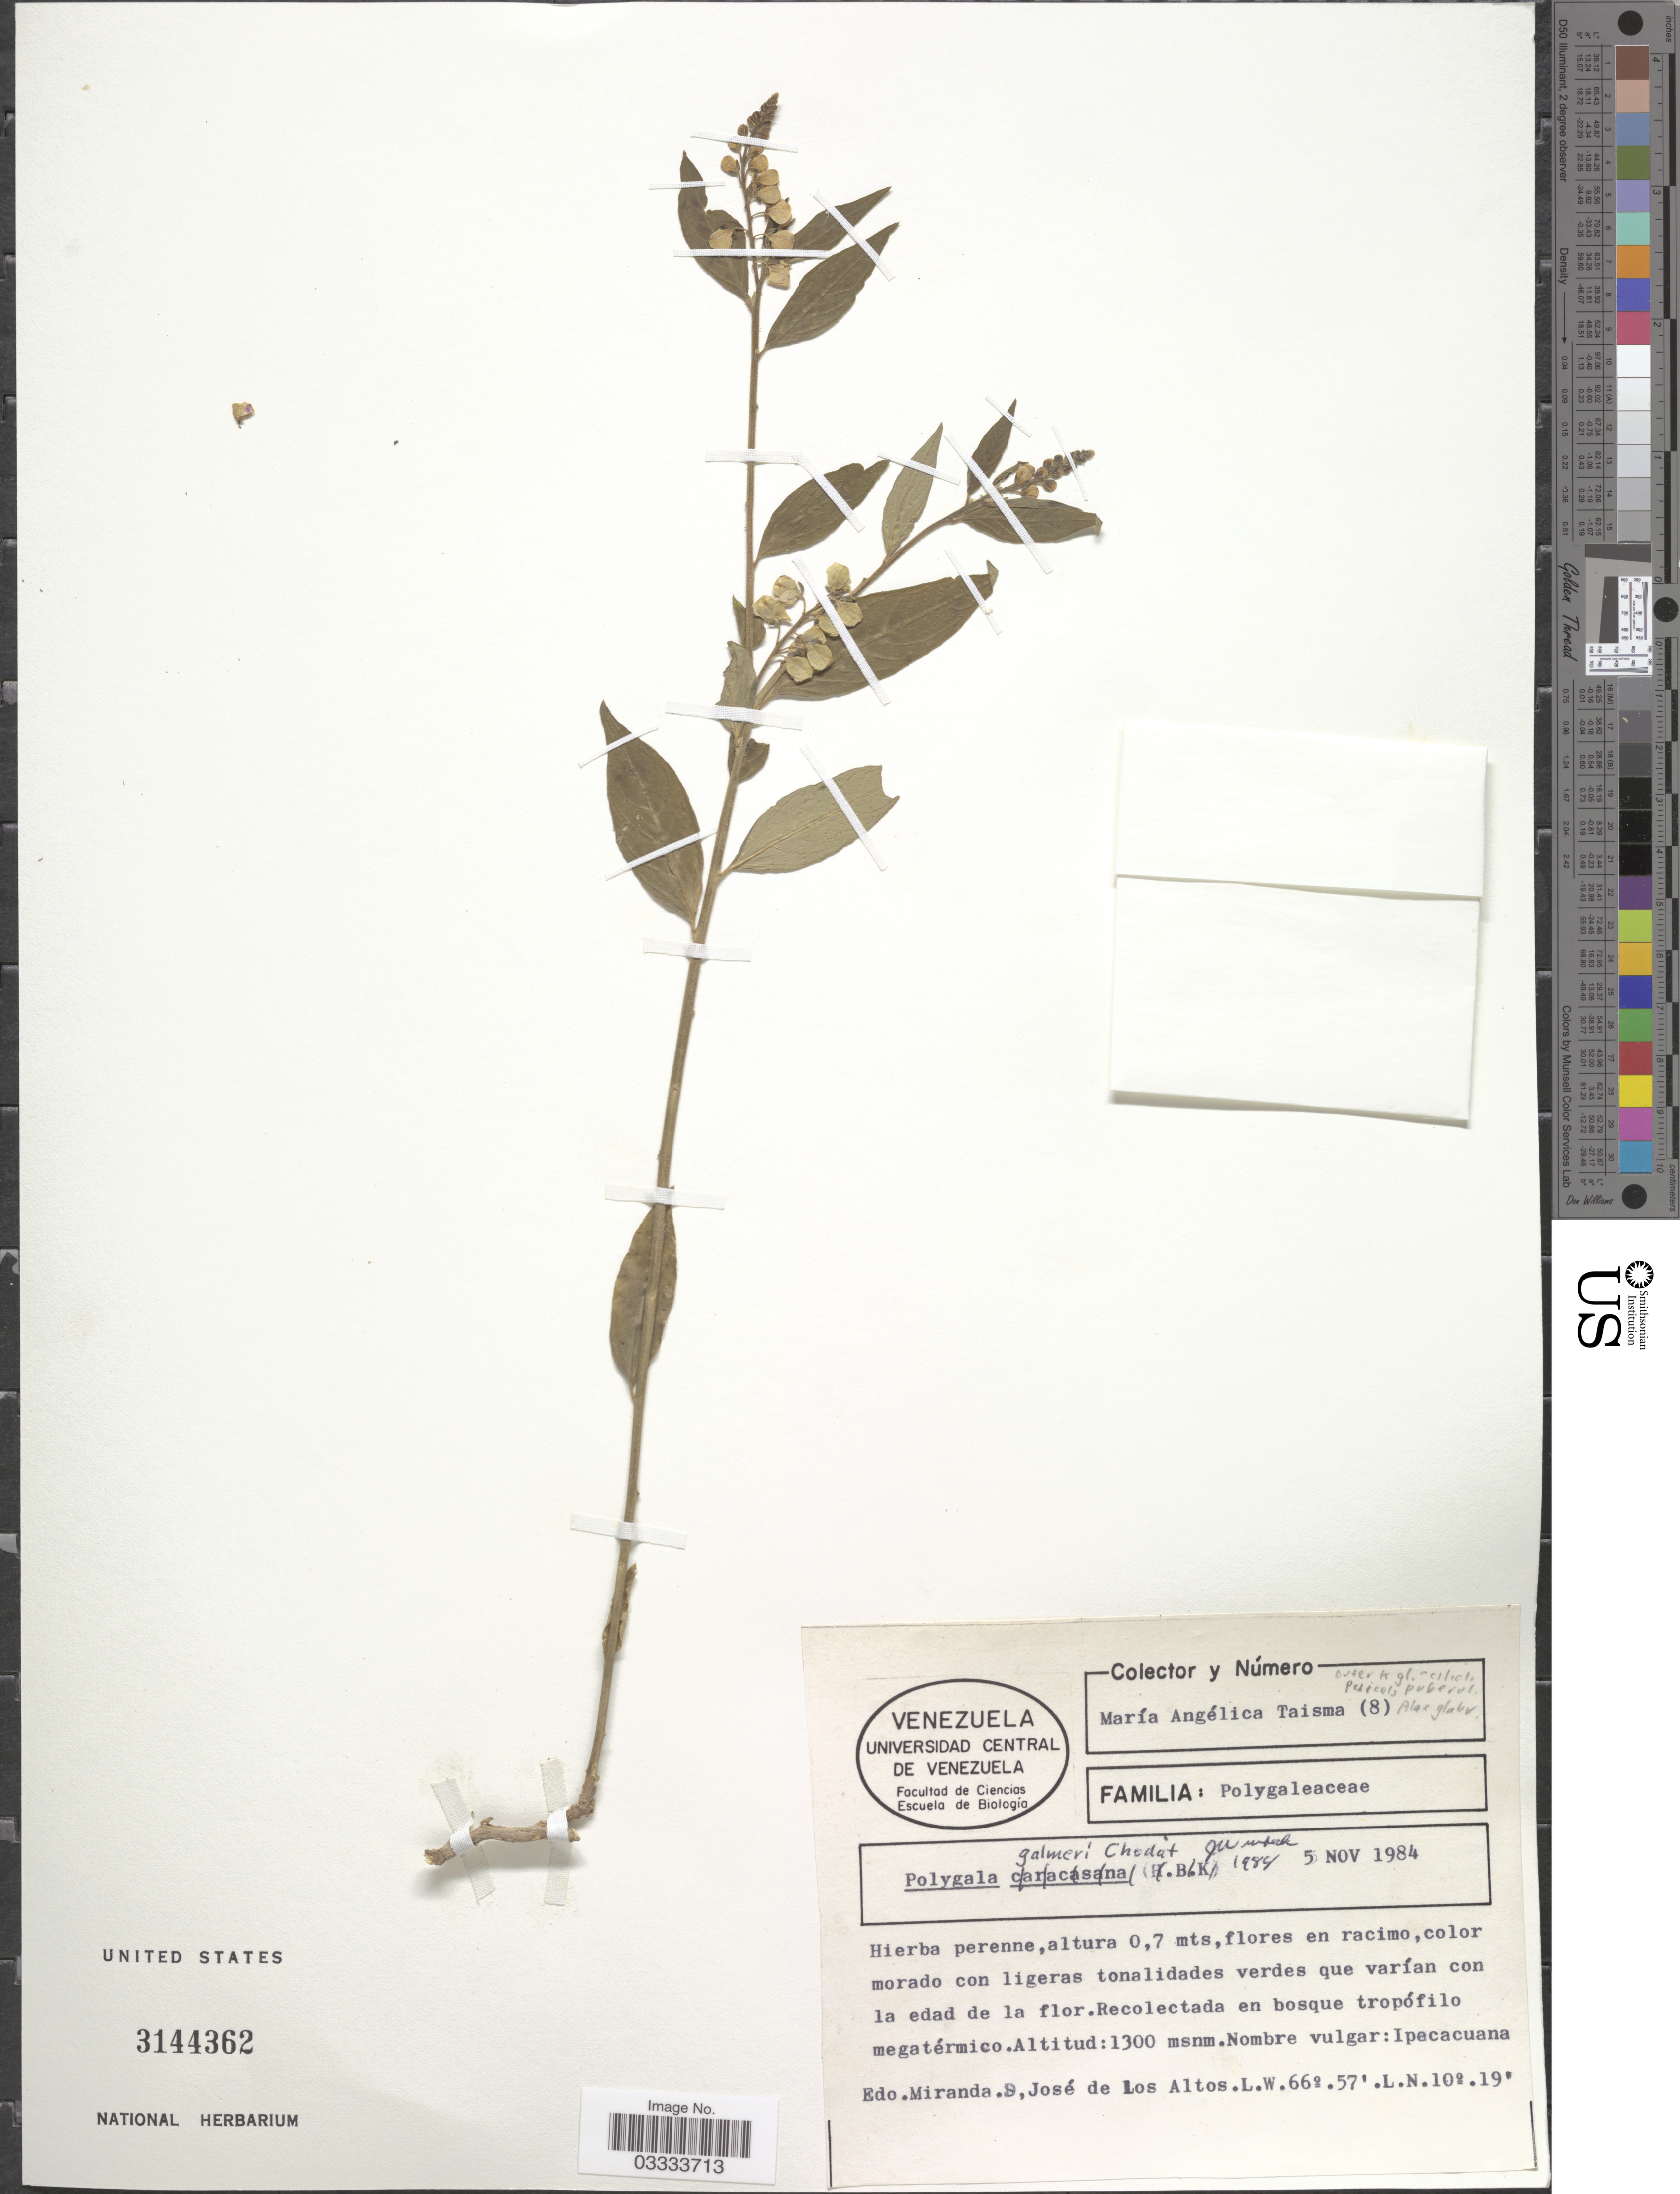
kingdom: Plantae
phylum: Tracheophyta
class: Magnoliopsida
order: Fabales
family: Polygalaceae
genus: Asemeia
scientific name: Asemeia galmeri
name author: (Chodat) J.F.B. Pastore & J.R. Abbott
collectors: M. Taisma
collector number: (8)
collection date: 1984-11-05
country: Venezuela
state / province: Miranda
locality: S, José de Los Altos.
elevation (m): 1300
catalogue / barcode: US 3144362